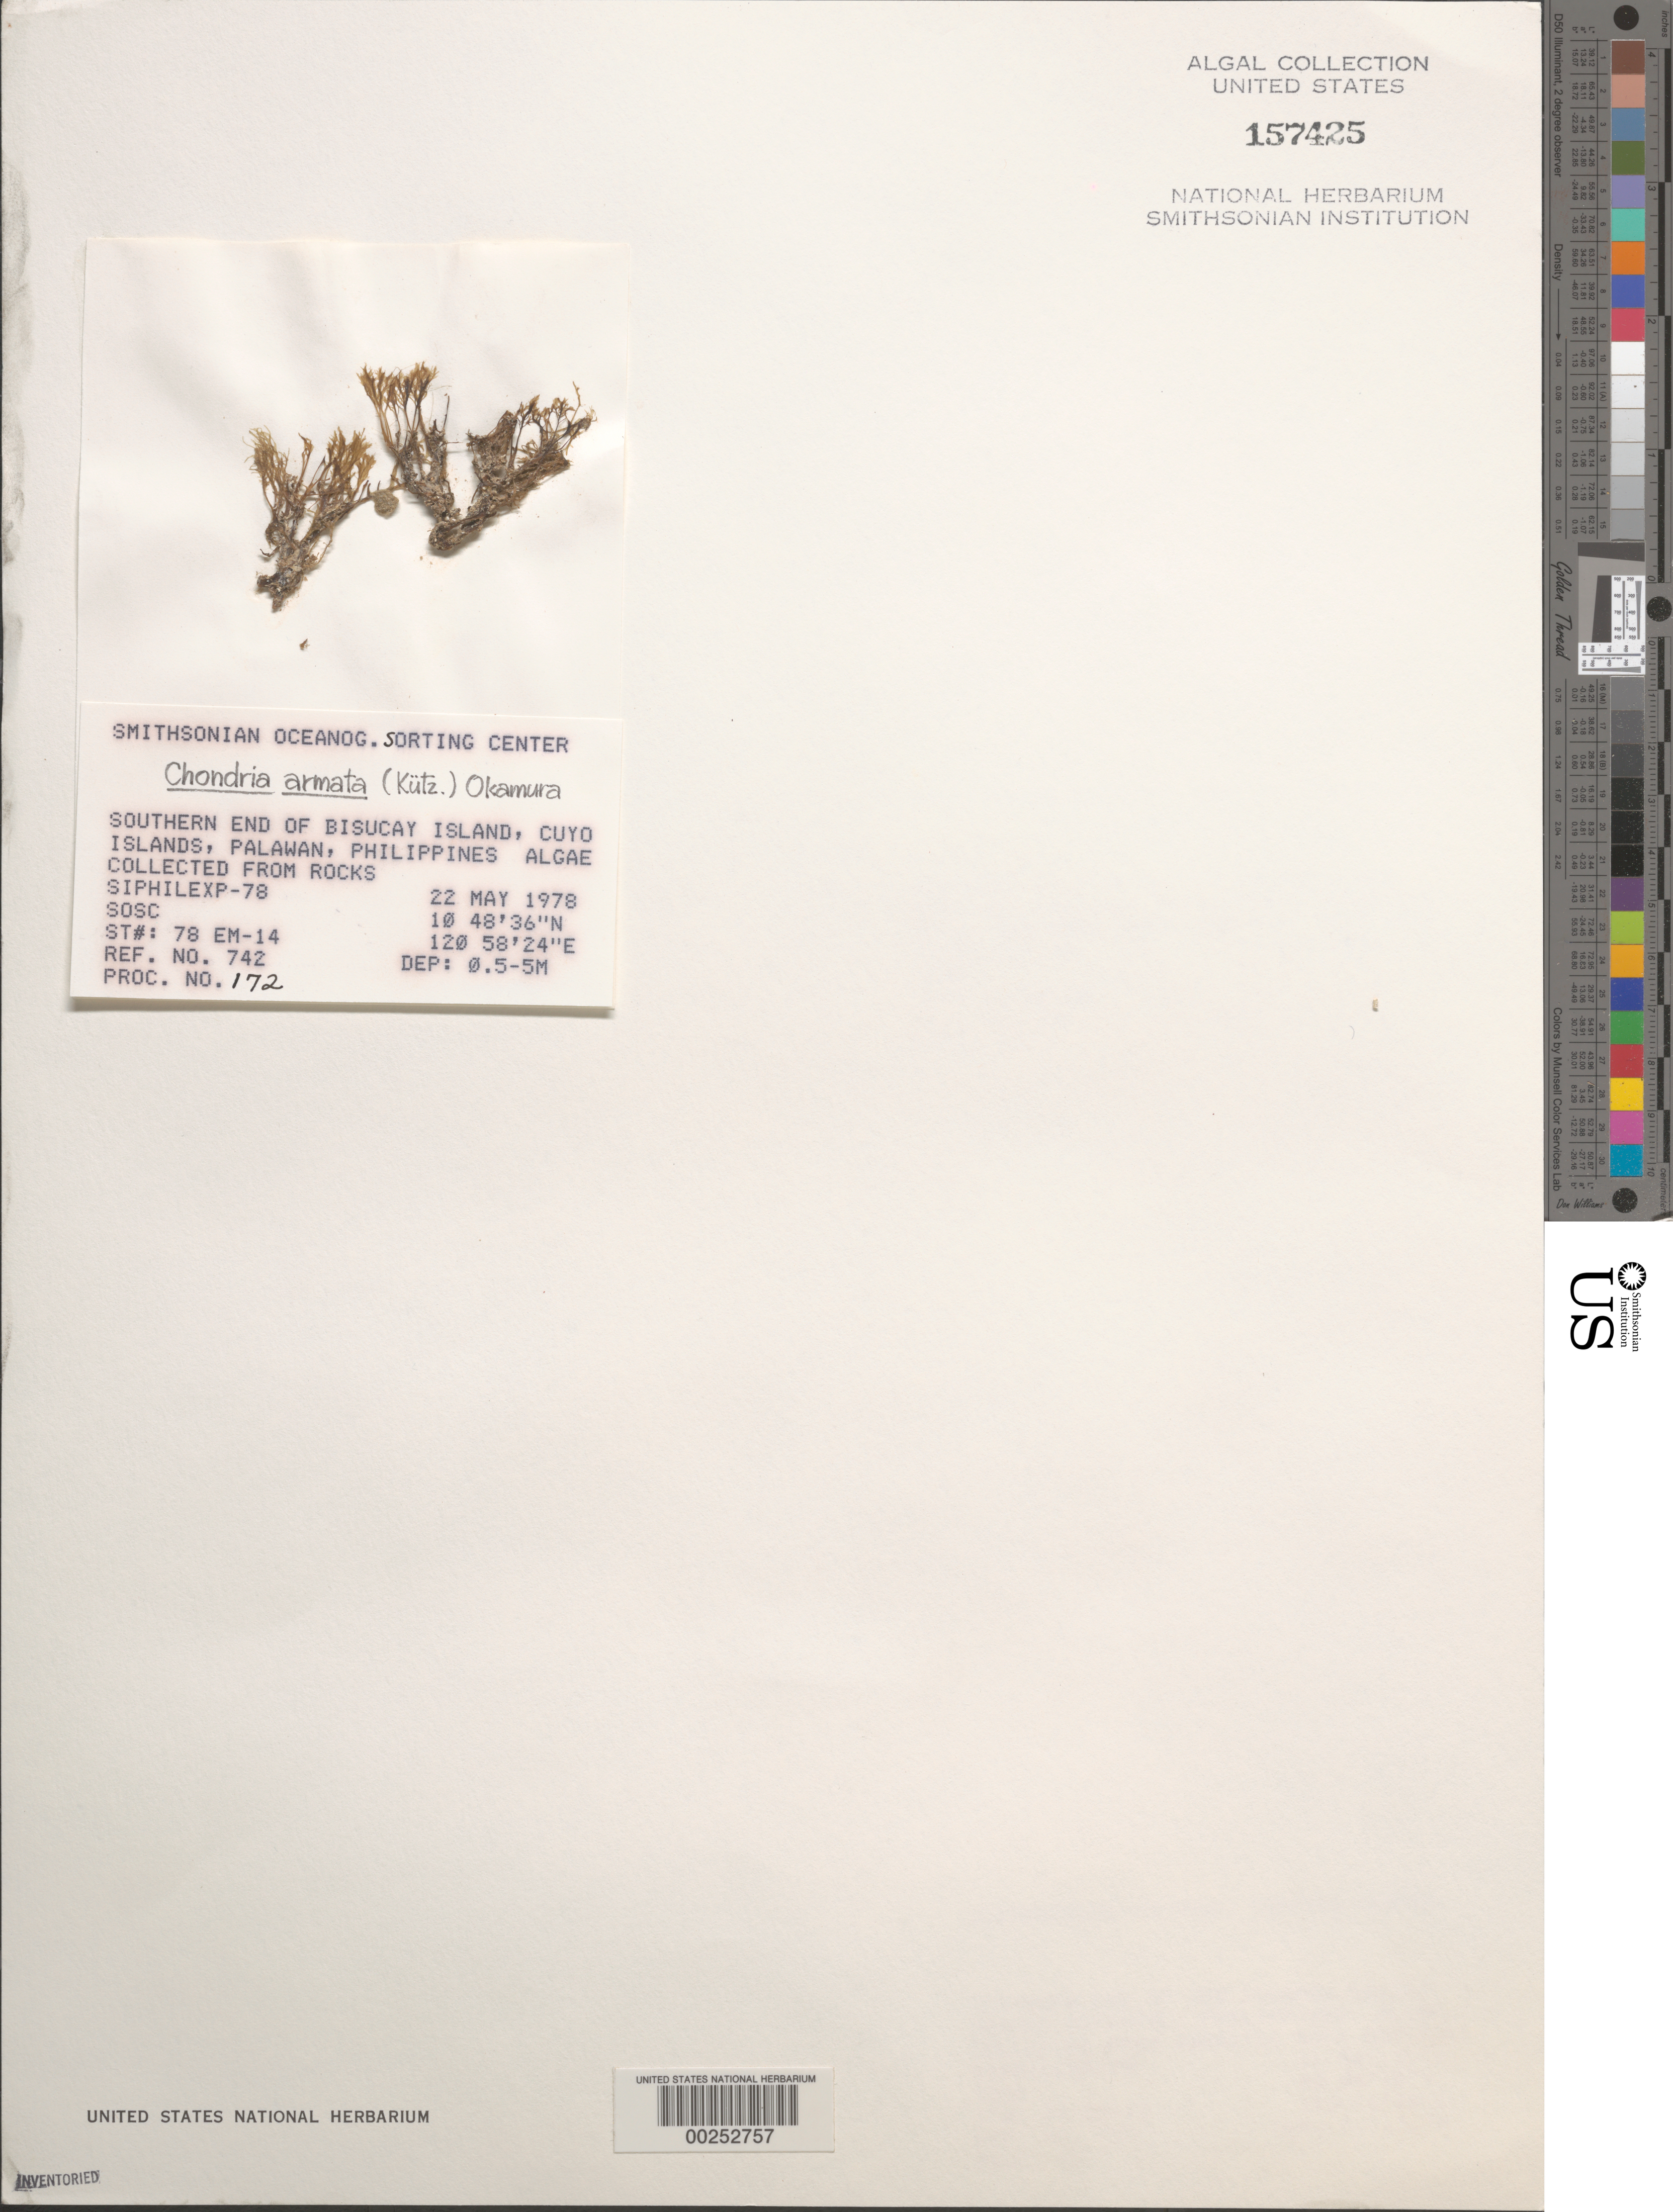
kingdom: Plantae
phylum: Rhodophyta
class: Florideophyceae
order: Ceramiales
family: Rhodomelaceae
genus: Chondria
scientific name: Chondria armata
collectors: SOSC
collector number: Station 78 Em-14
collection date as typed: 22 May 1978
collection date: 1978-05-22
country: Philippines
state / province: Mimaropa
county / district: Palawan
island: Bisucay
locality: Southern end of island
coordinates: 10 48' 36" N, 120 58' 24" E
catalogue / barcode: US 157425